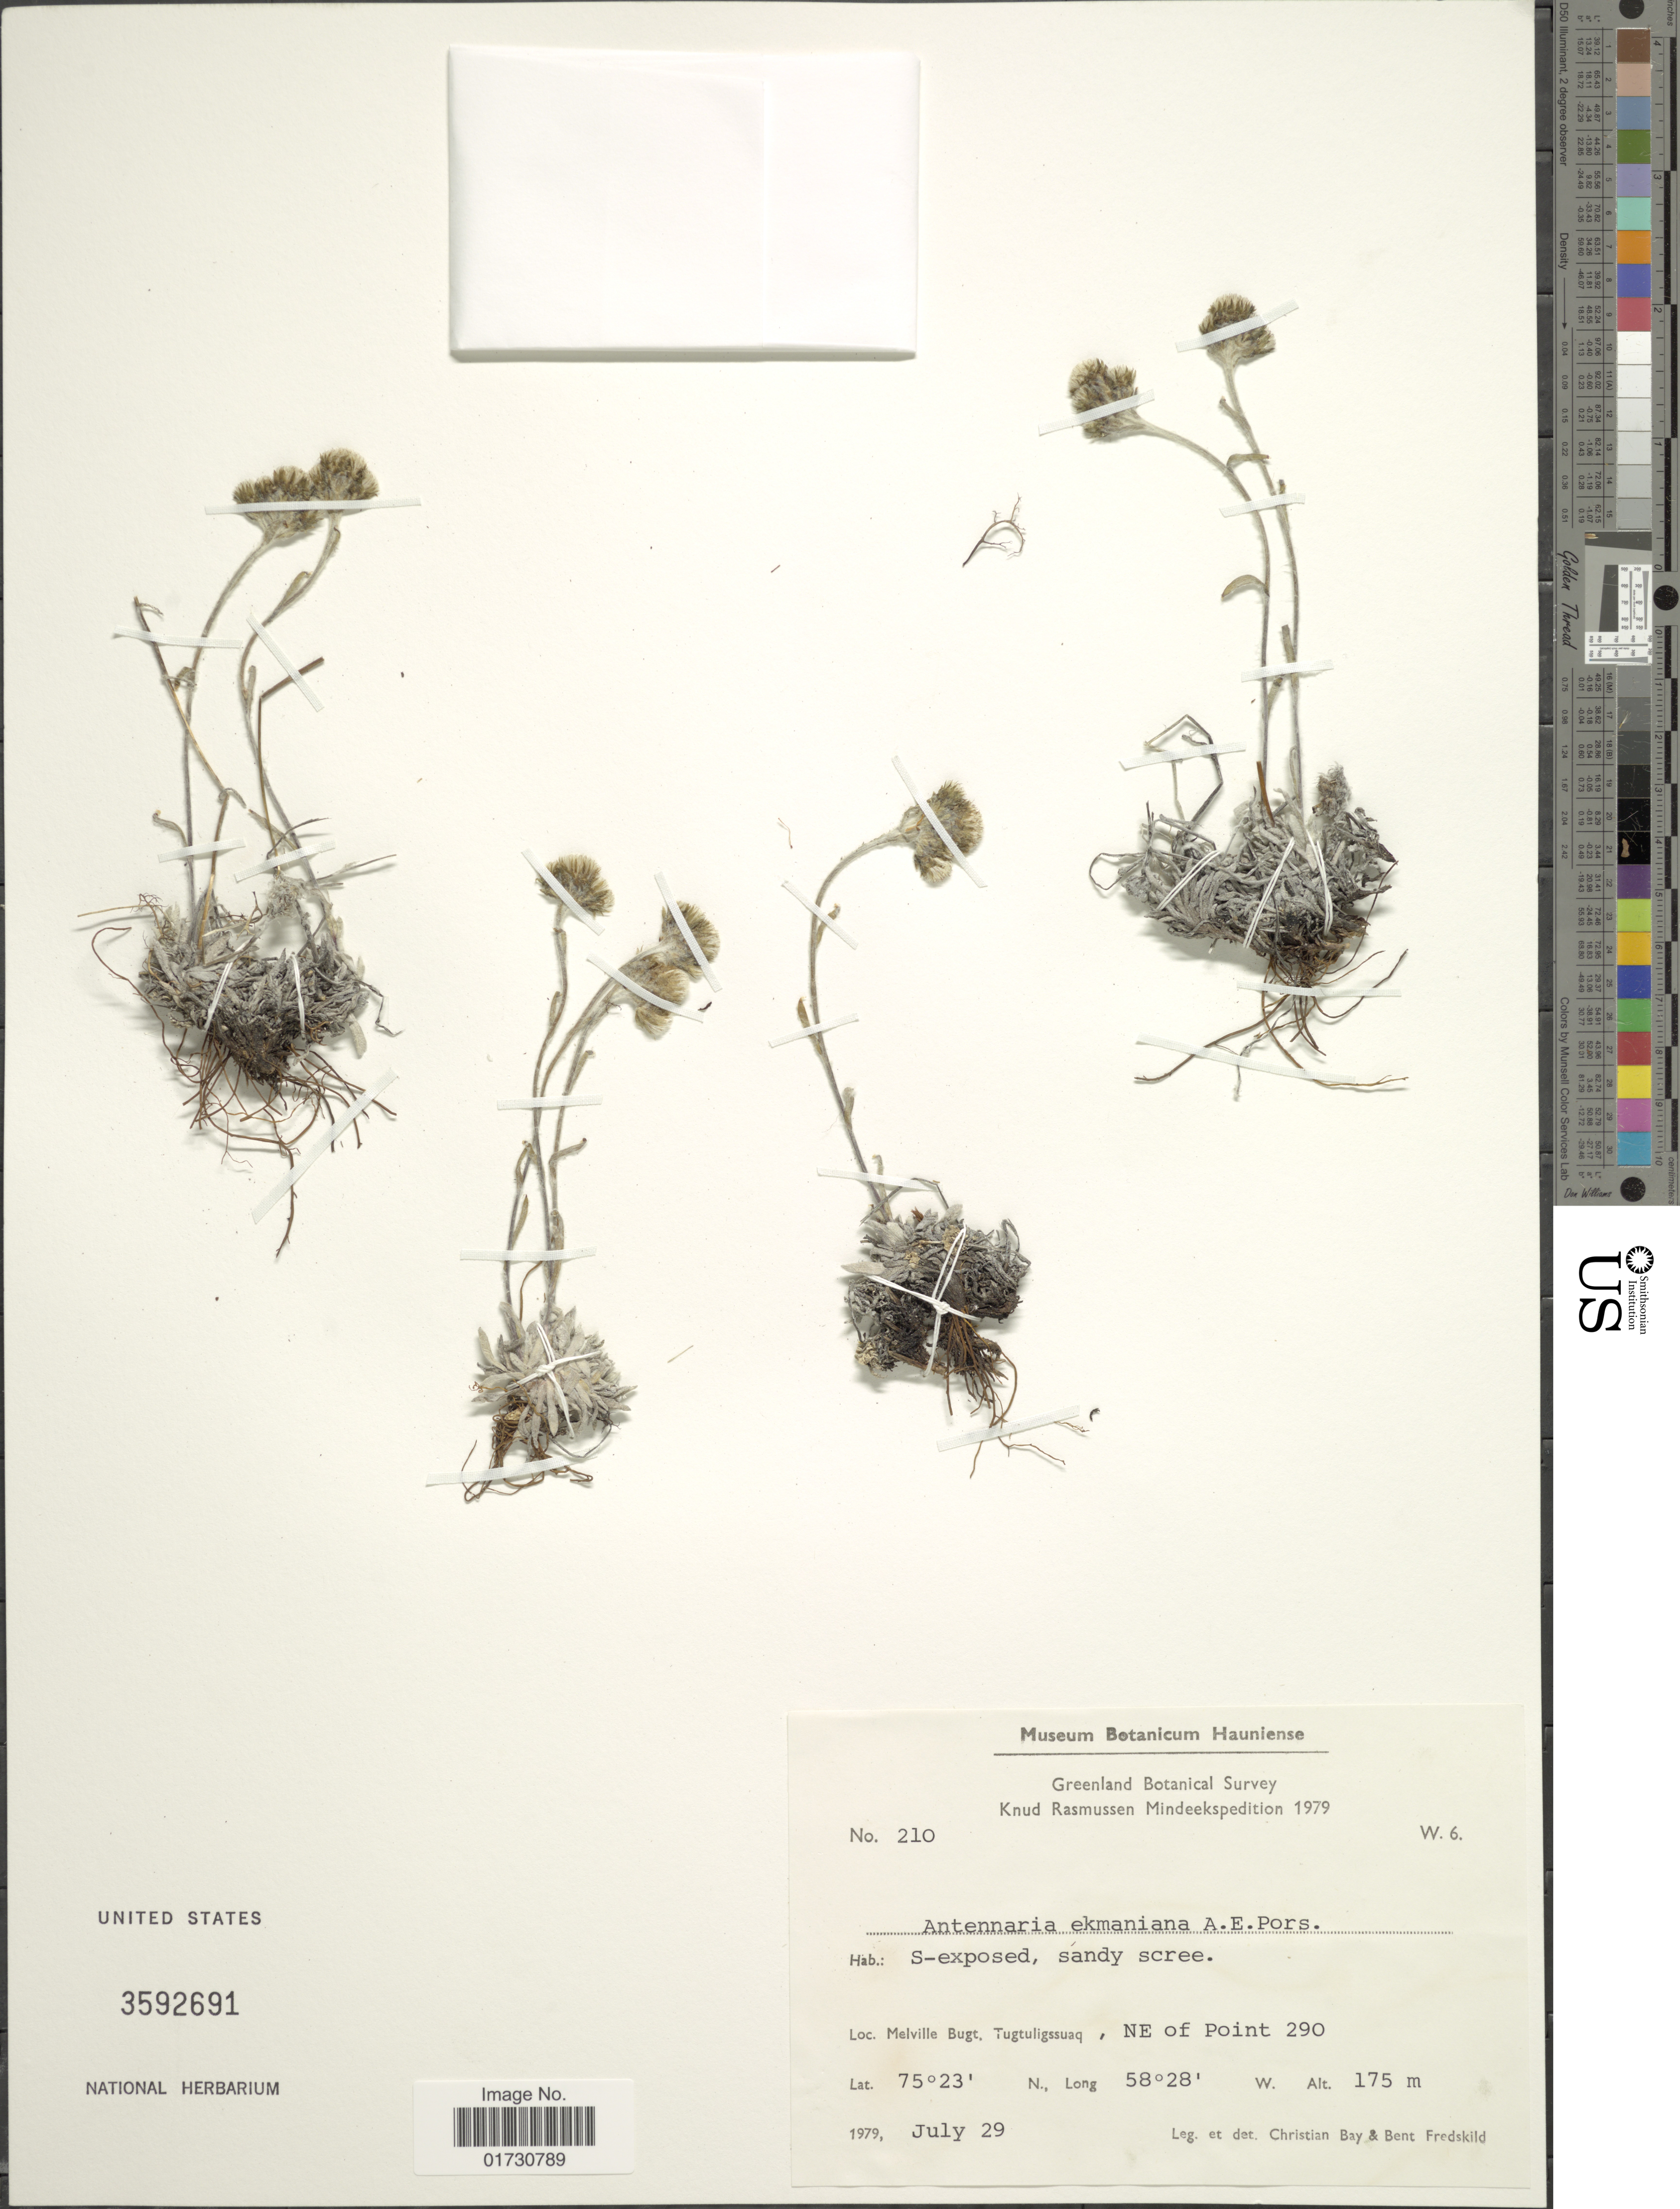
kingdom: Plantae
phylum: Tracheophyta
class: Magnoliopsida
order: Asterales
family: Asteraceae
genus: Antennaria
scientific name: Antennaria ekmaniana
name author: A.E. Porsild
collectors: C. Bay & B. Fredskild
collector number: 210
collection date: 1979-07-29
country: Greenland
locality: Melville Bugt, Tugtuligssuaq, NE of Point 290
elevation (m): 175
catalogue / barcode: US 3592691